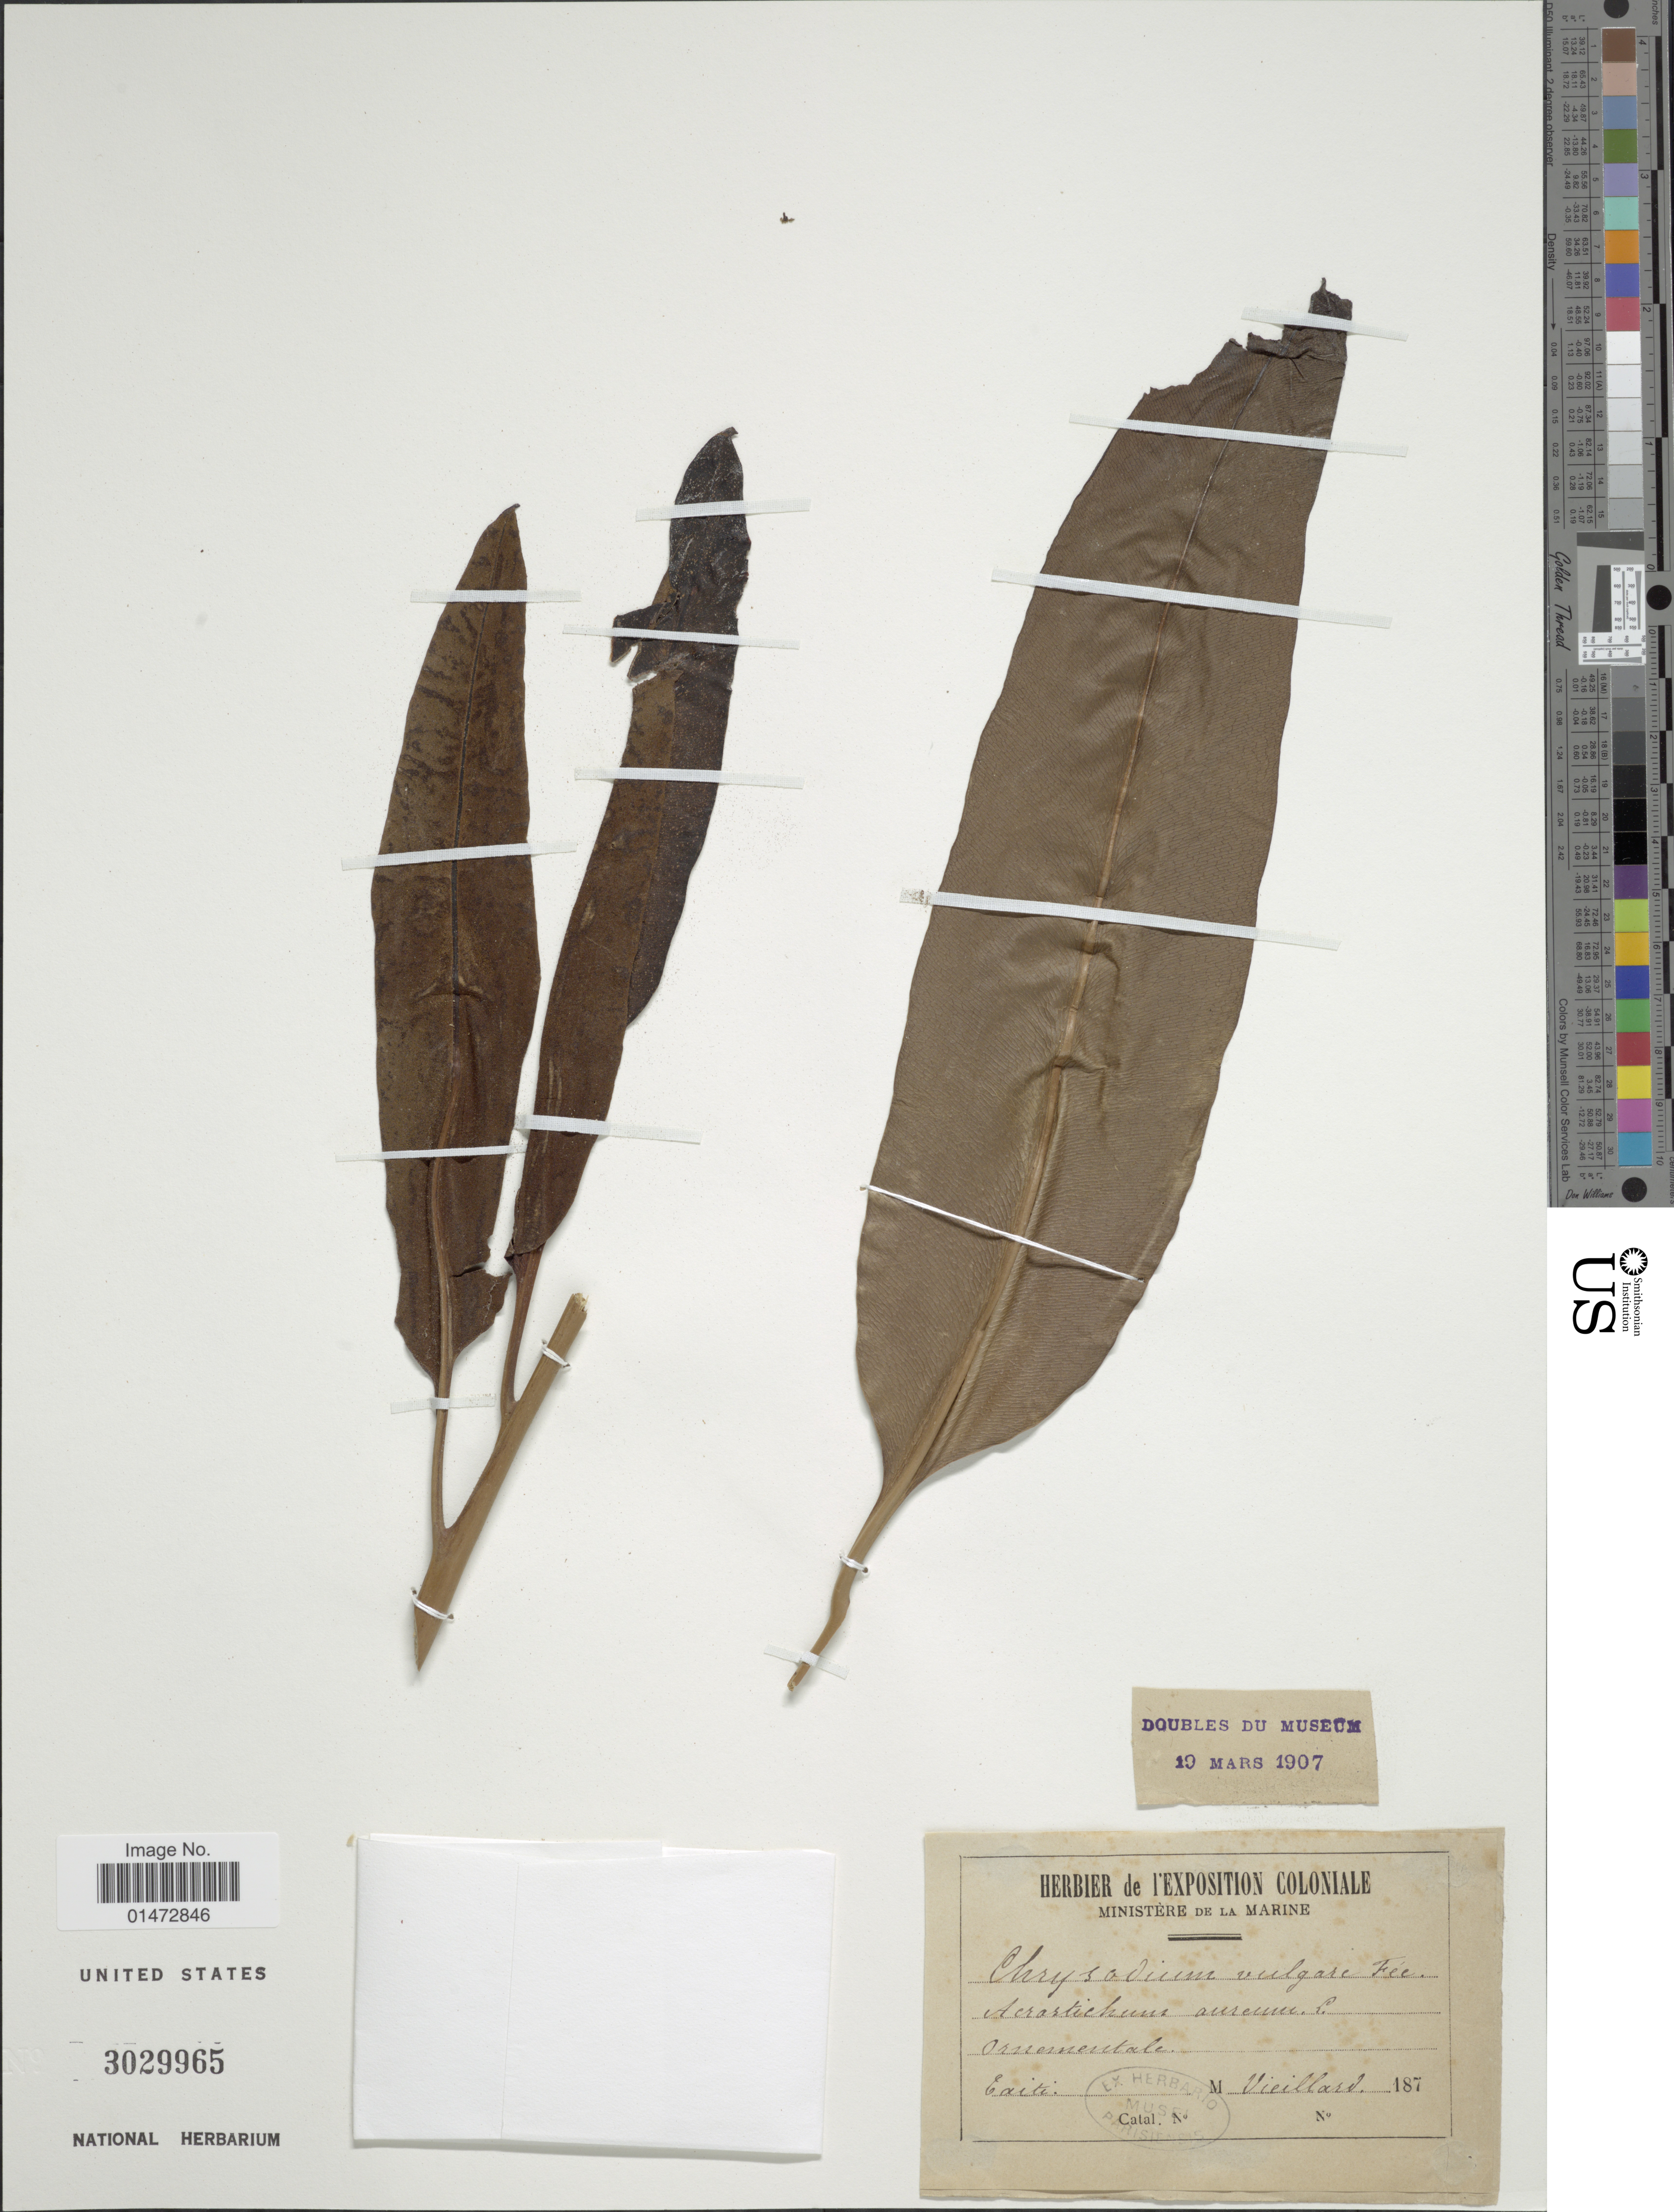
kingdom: Plantae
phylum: Tracheophyta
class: Polypodiopsida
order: Polypodiales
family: Pteridaceae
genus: Acrostichum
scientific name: Acrostichum aureum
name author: L.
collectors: -. Vieillard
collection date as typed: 187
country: Haiti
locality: Haiti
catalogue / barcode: US 3029965